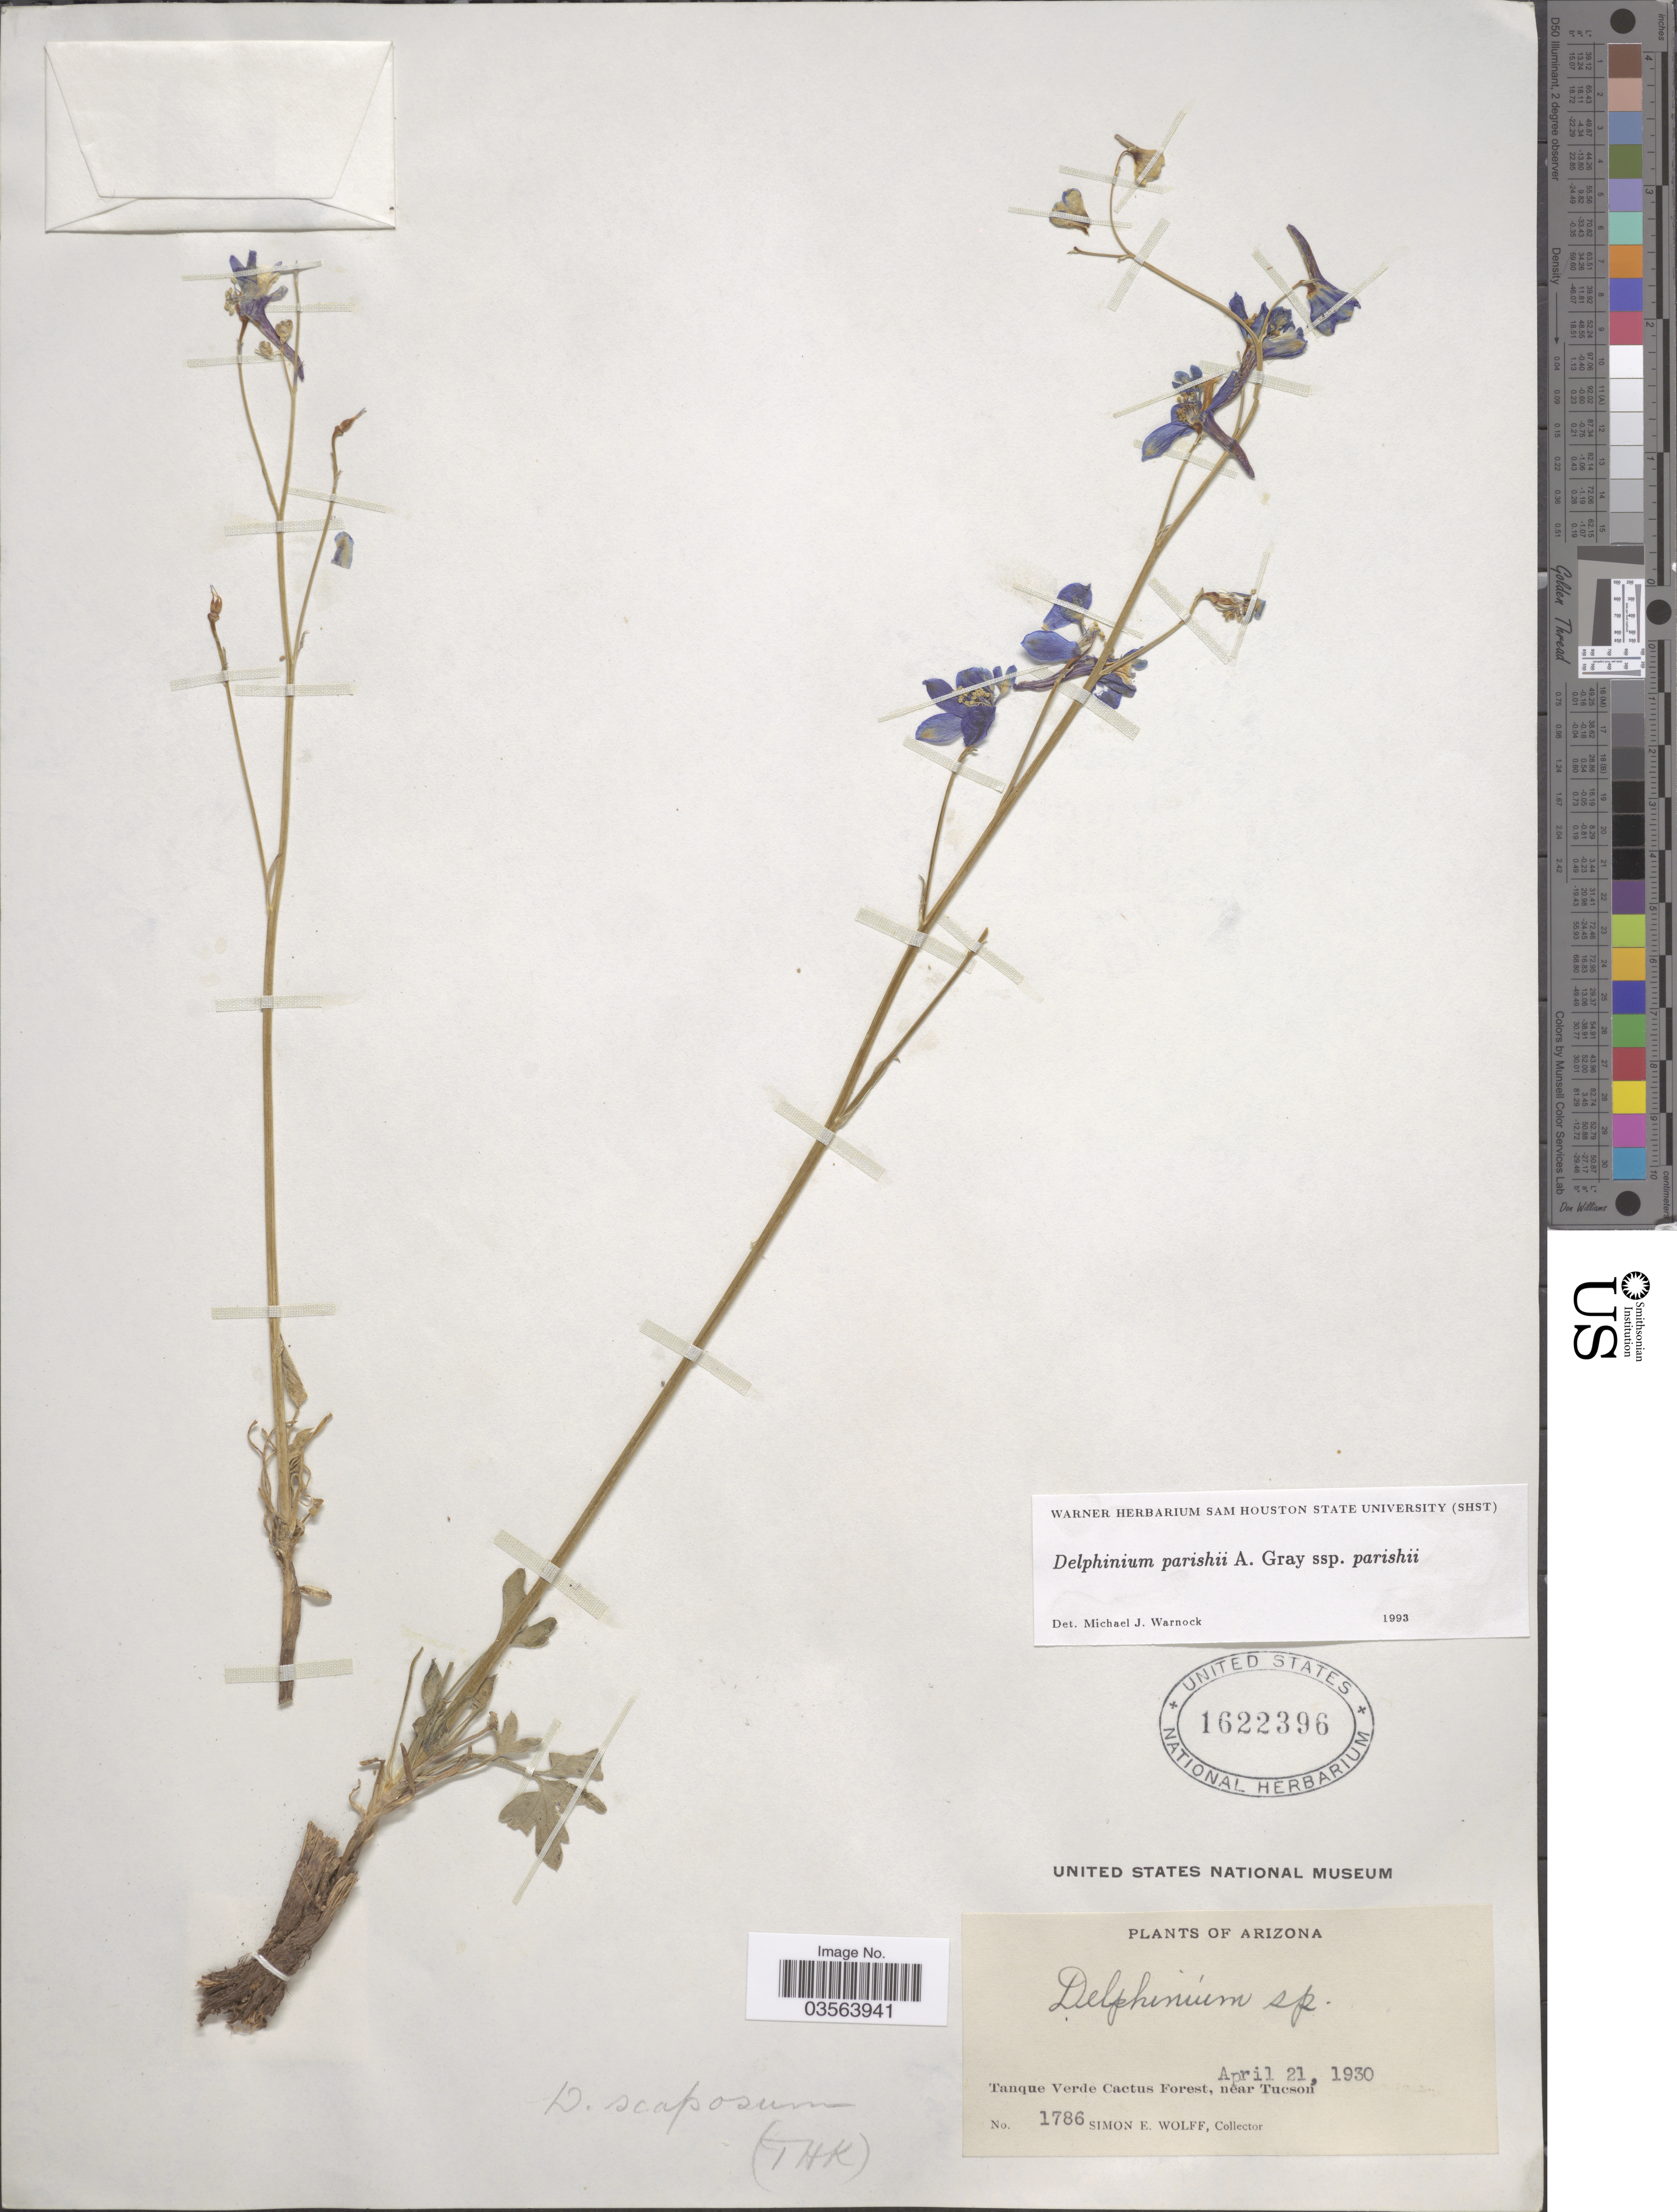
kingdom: Plantae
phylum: Tracheophyta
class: Magnoliopsida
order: Ranunculales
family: Ranunculaceae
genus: Delphinium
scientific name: Delphinium parishii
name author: A. Gray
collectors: S. E. Wolff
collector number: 1786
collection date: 1930-04-21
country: United States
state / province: Arizona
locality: Tanque Verde Cactus Forest, near Tucson.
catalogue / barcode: US 1622396